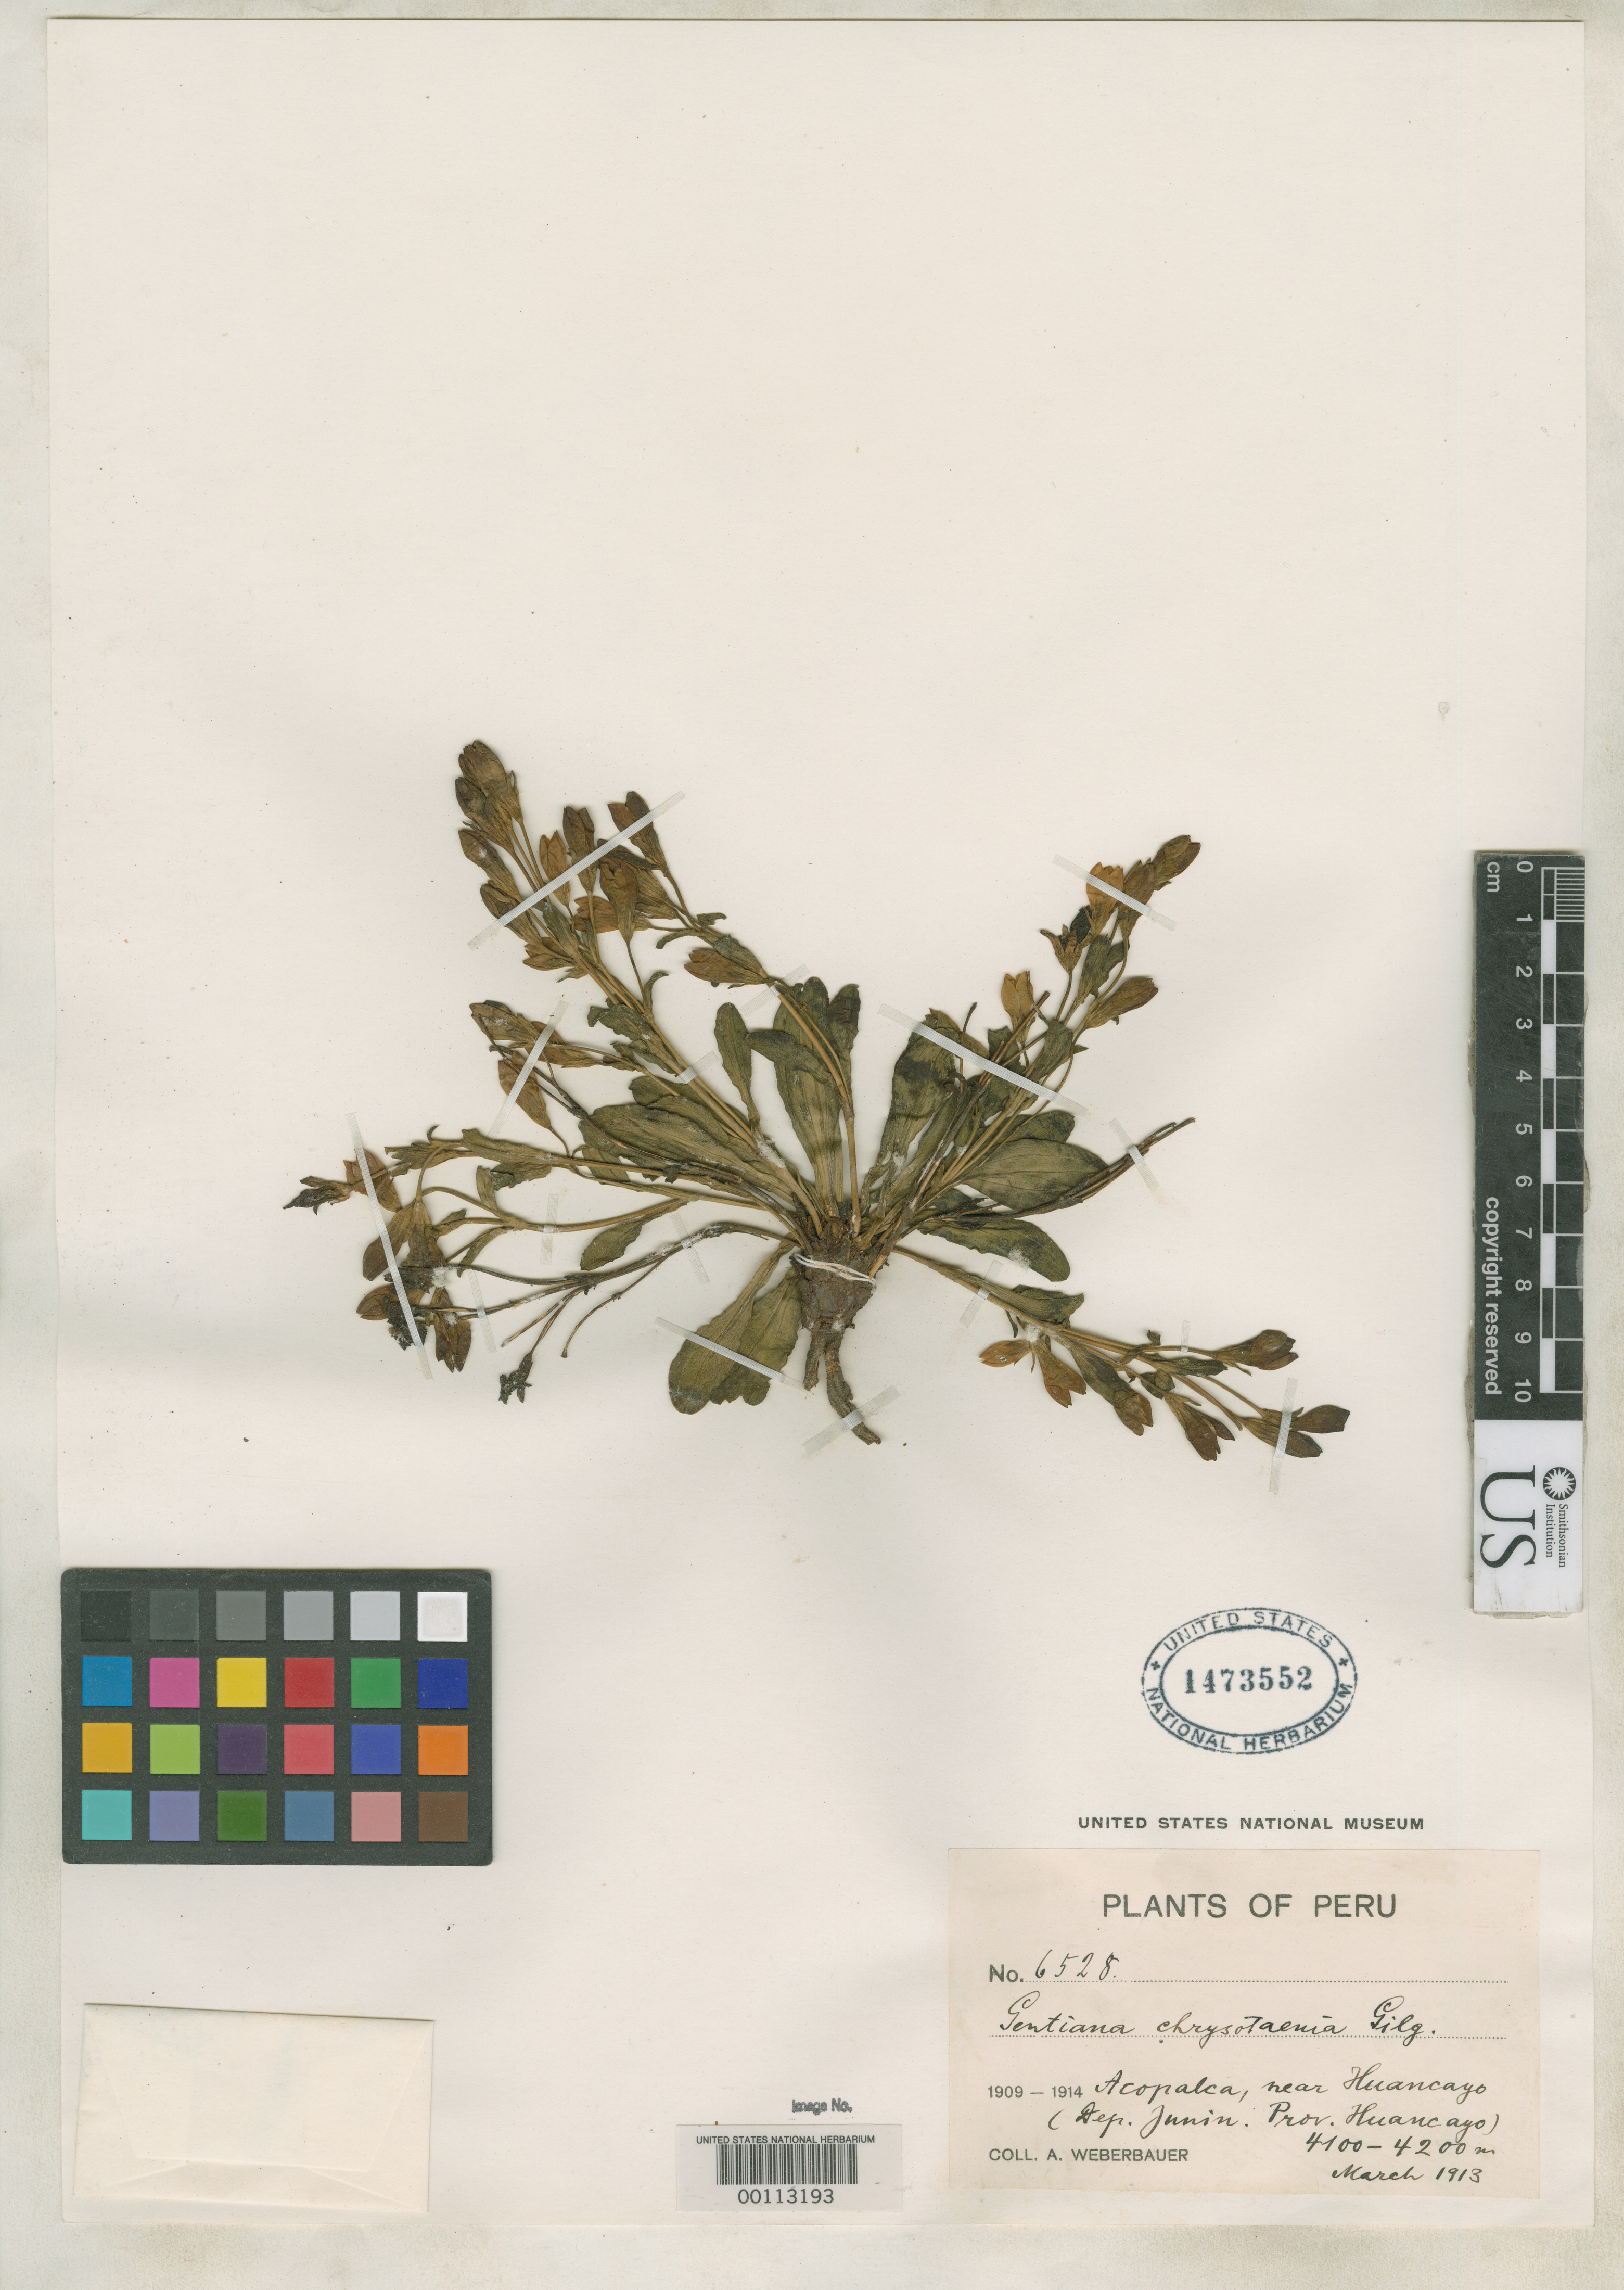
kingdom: Plantae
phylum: Tracheophyta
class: Magnoliopsida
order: Gentianales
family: Gentianaceae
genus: Gentiana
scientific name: Gentiana chrysotaenia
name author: Gilg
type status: Isosyntype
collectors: A. Weberbauer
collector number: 6528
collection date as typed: Mar 1913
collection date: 1913-03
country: Peru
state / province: Junín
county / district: Huancayo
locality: Acopalca, near Huancayo.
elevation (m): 4100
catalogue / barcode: US 1473552